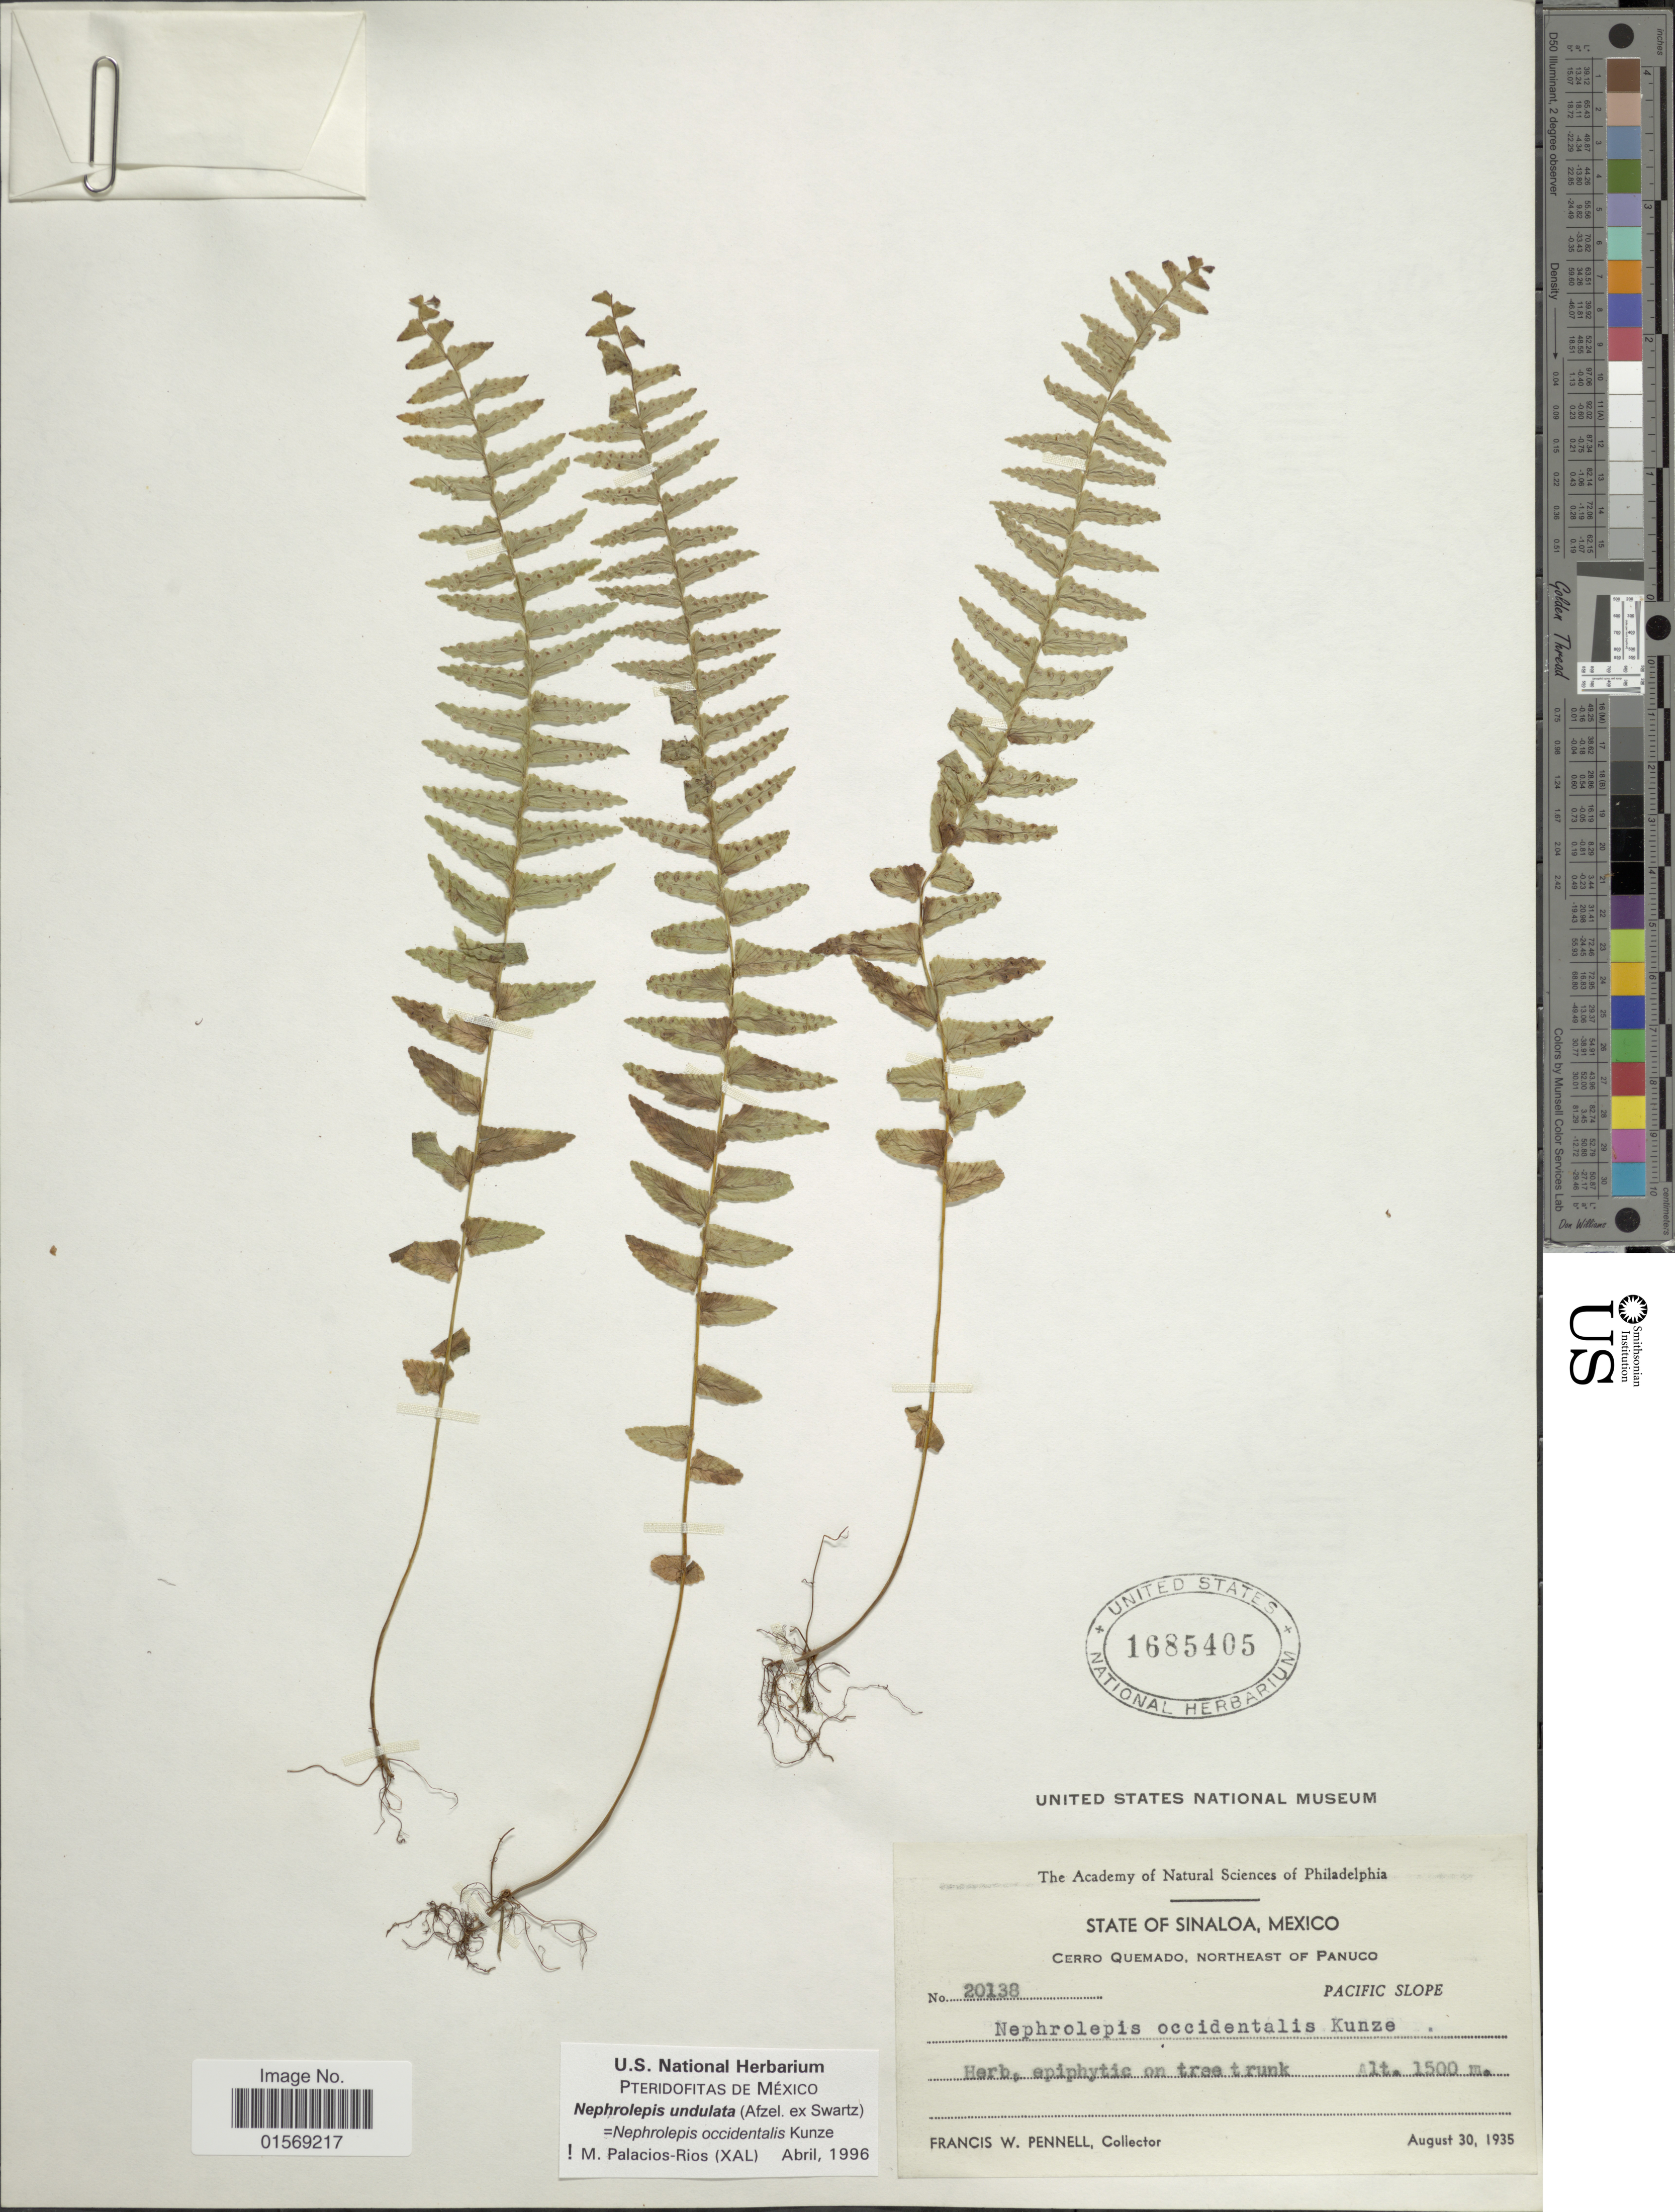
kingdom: Plantae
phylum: Tracheophyta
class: Polypodiopsida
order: Polypodiales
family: Nephrolepidaceae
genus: Nephrolepis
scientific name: Nephrolepis undulata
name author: J. Sm.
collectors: F. W. Pennell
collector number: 20138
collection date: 1935-08-30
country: Mexico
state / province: Sinaloa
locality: State of Sinaloa, Mexico. Cerro Quemedo, Northeast of Panuco. Pacific Slope.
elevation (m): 1500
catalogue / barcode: US 1685405